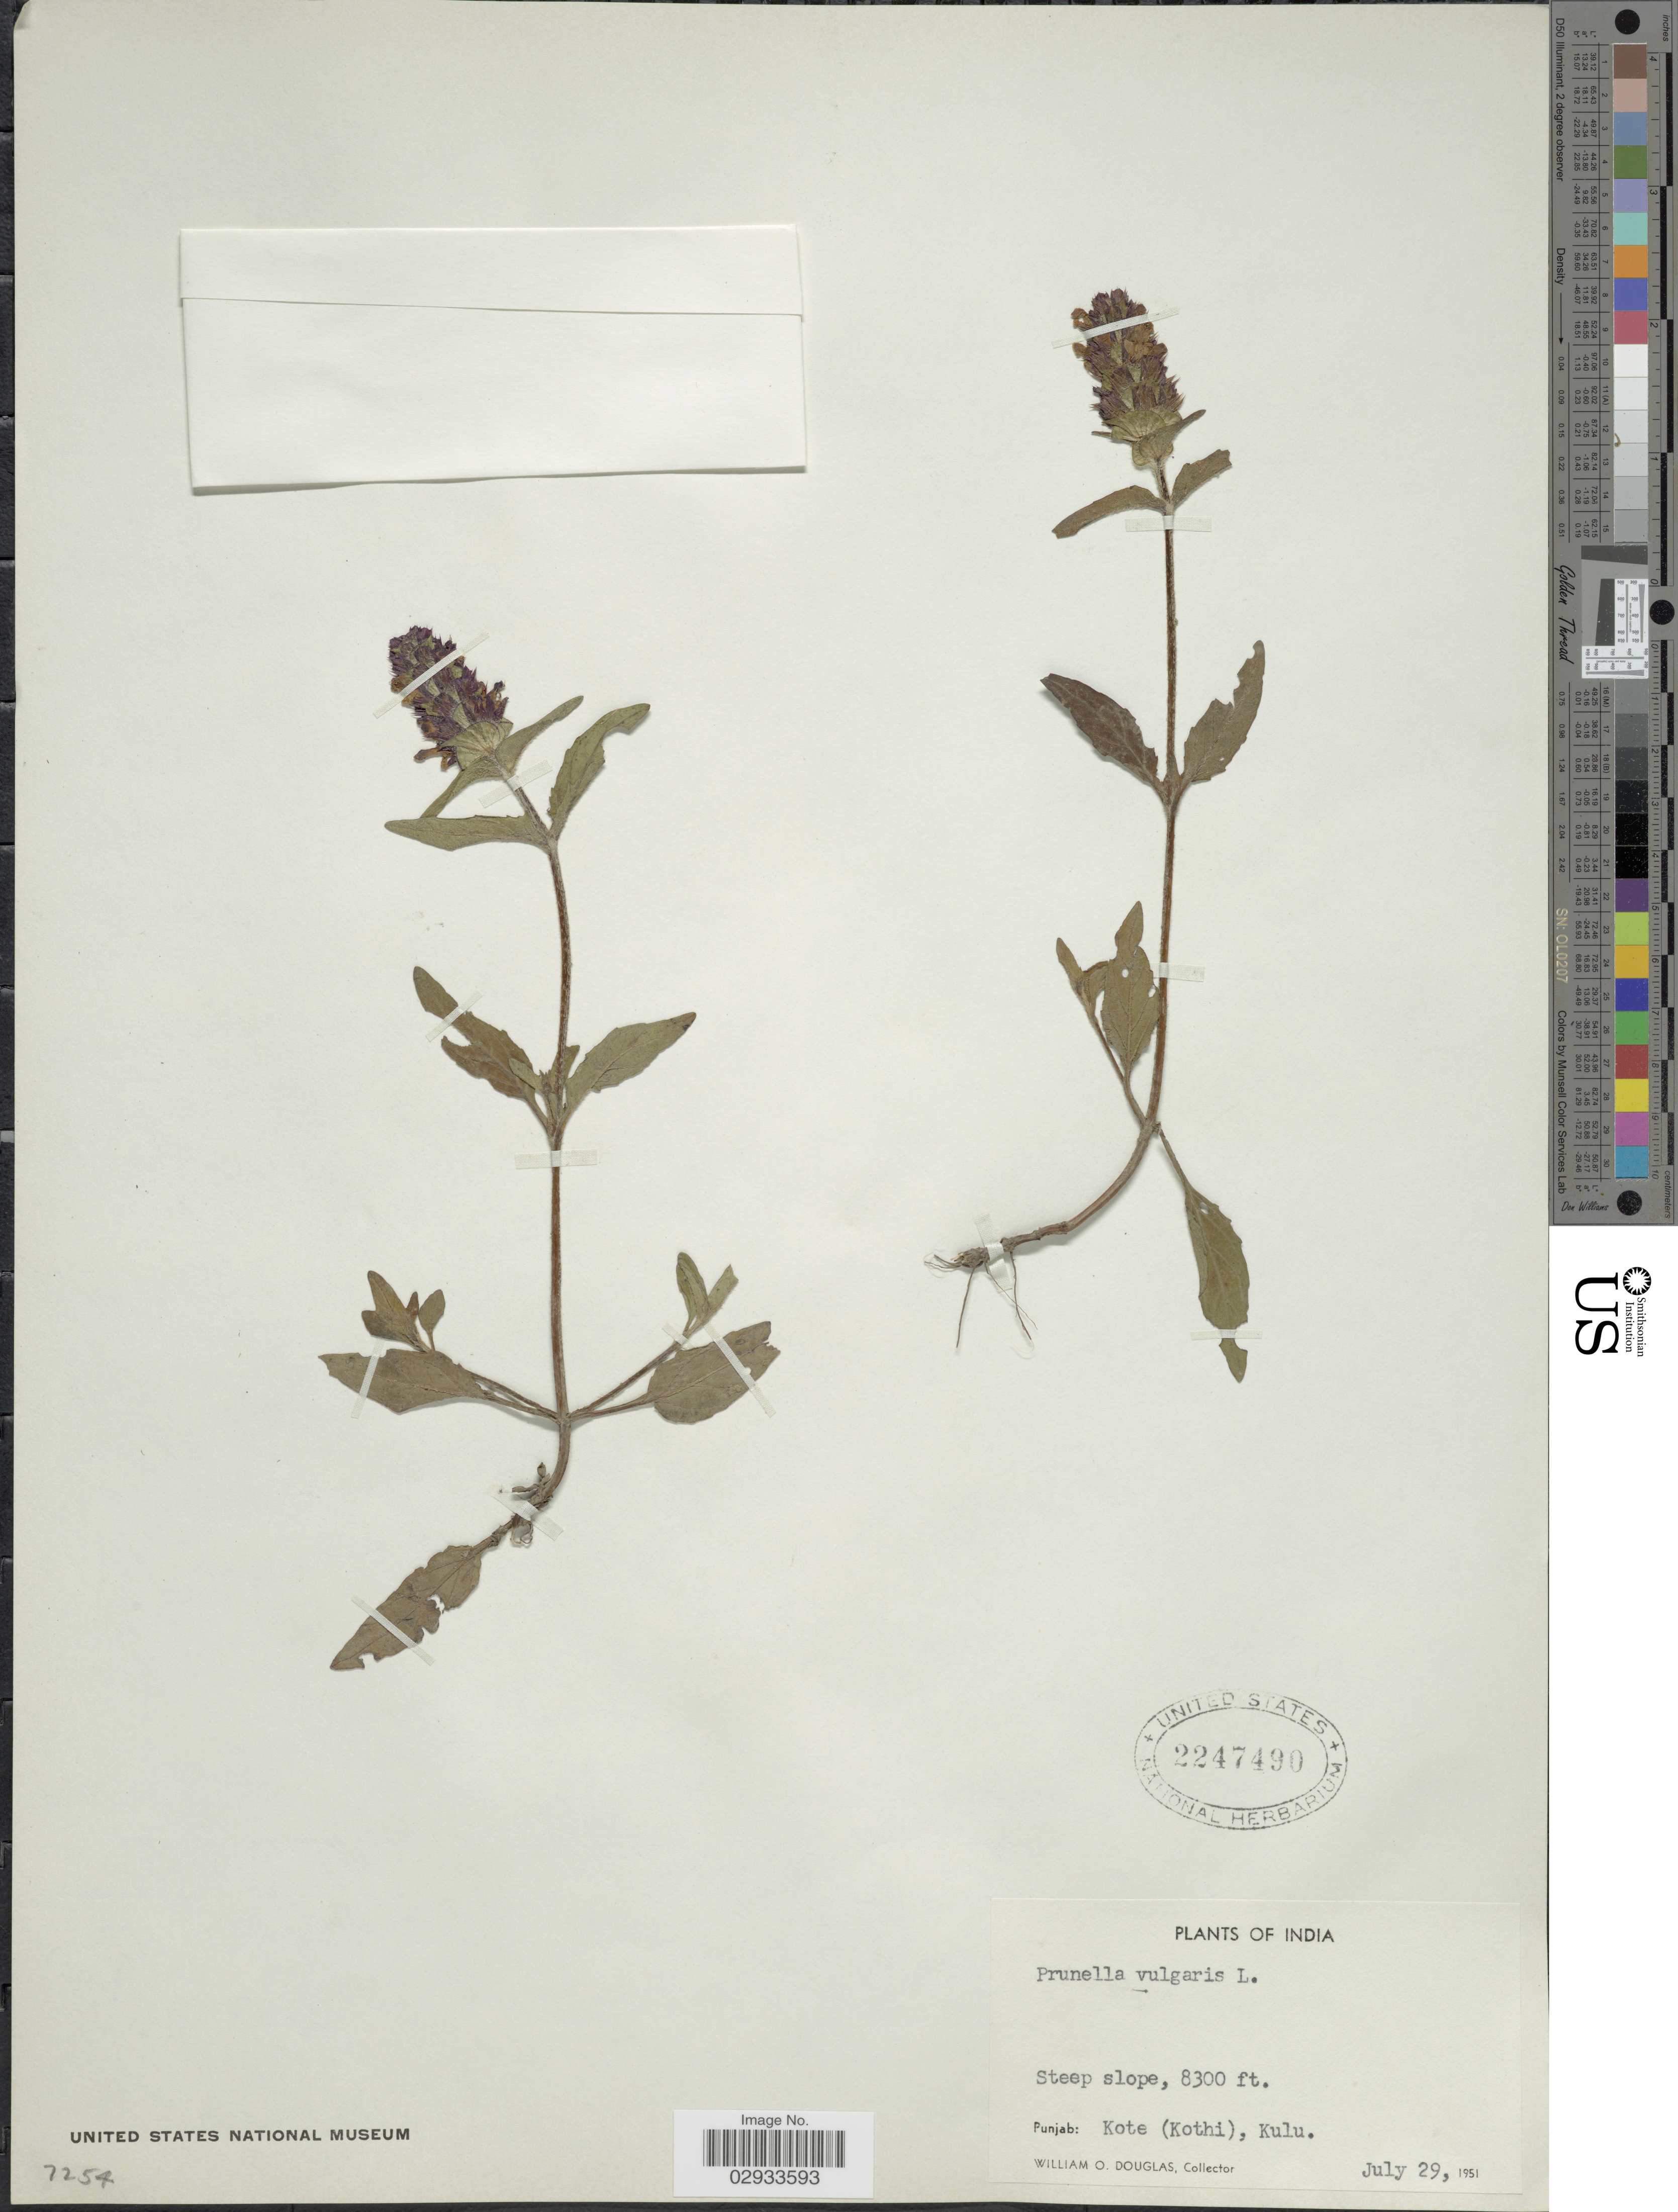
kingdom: Plantae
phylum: Tracheophyta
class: Magnoliopsida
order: Lamiales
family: Lamiaceae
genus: Prunella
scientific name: Prunella vulgaris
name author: L.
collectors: W. Douglas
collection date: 1951-07-29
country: India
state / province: Punjab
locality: Punjab: Kote (Kothi), Kulu.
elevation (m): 2530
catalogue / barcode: US 2247490